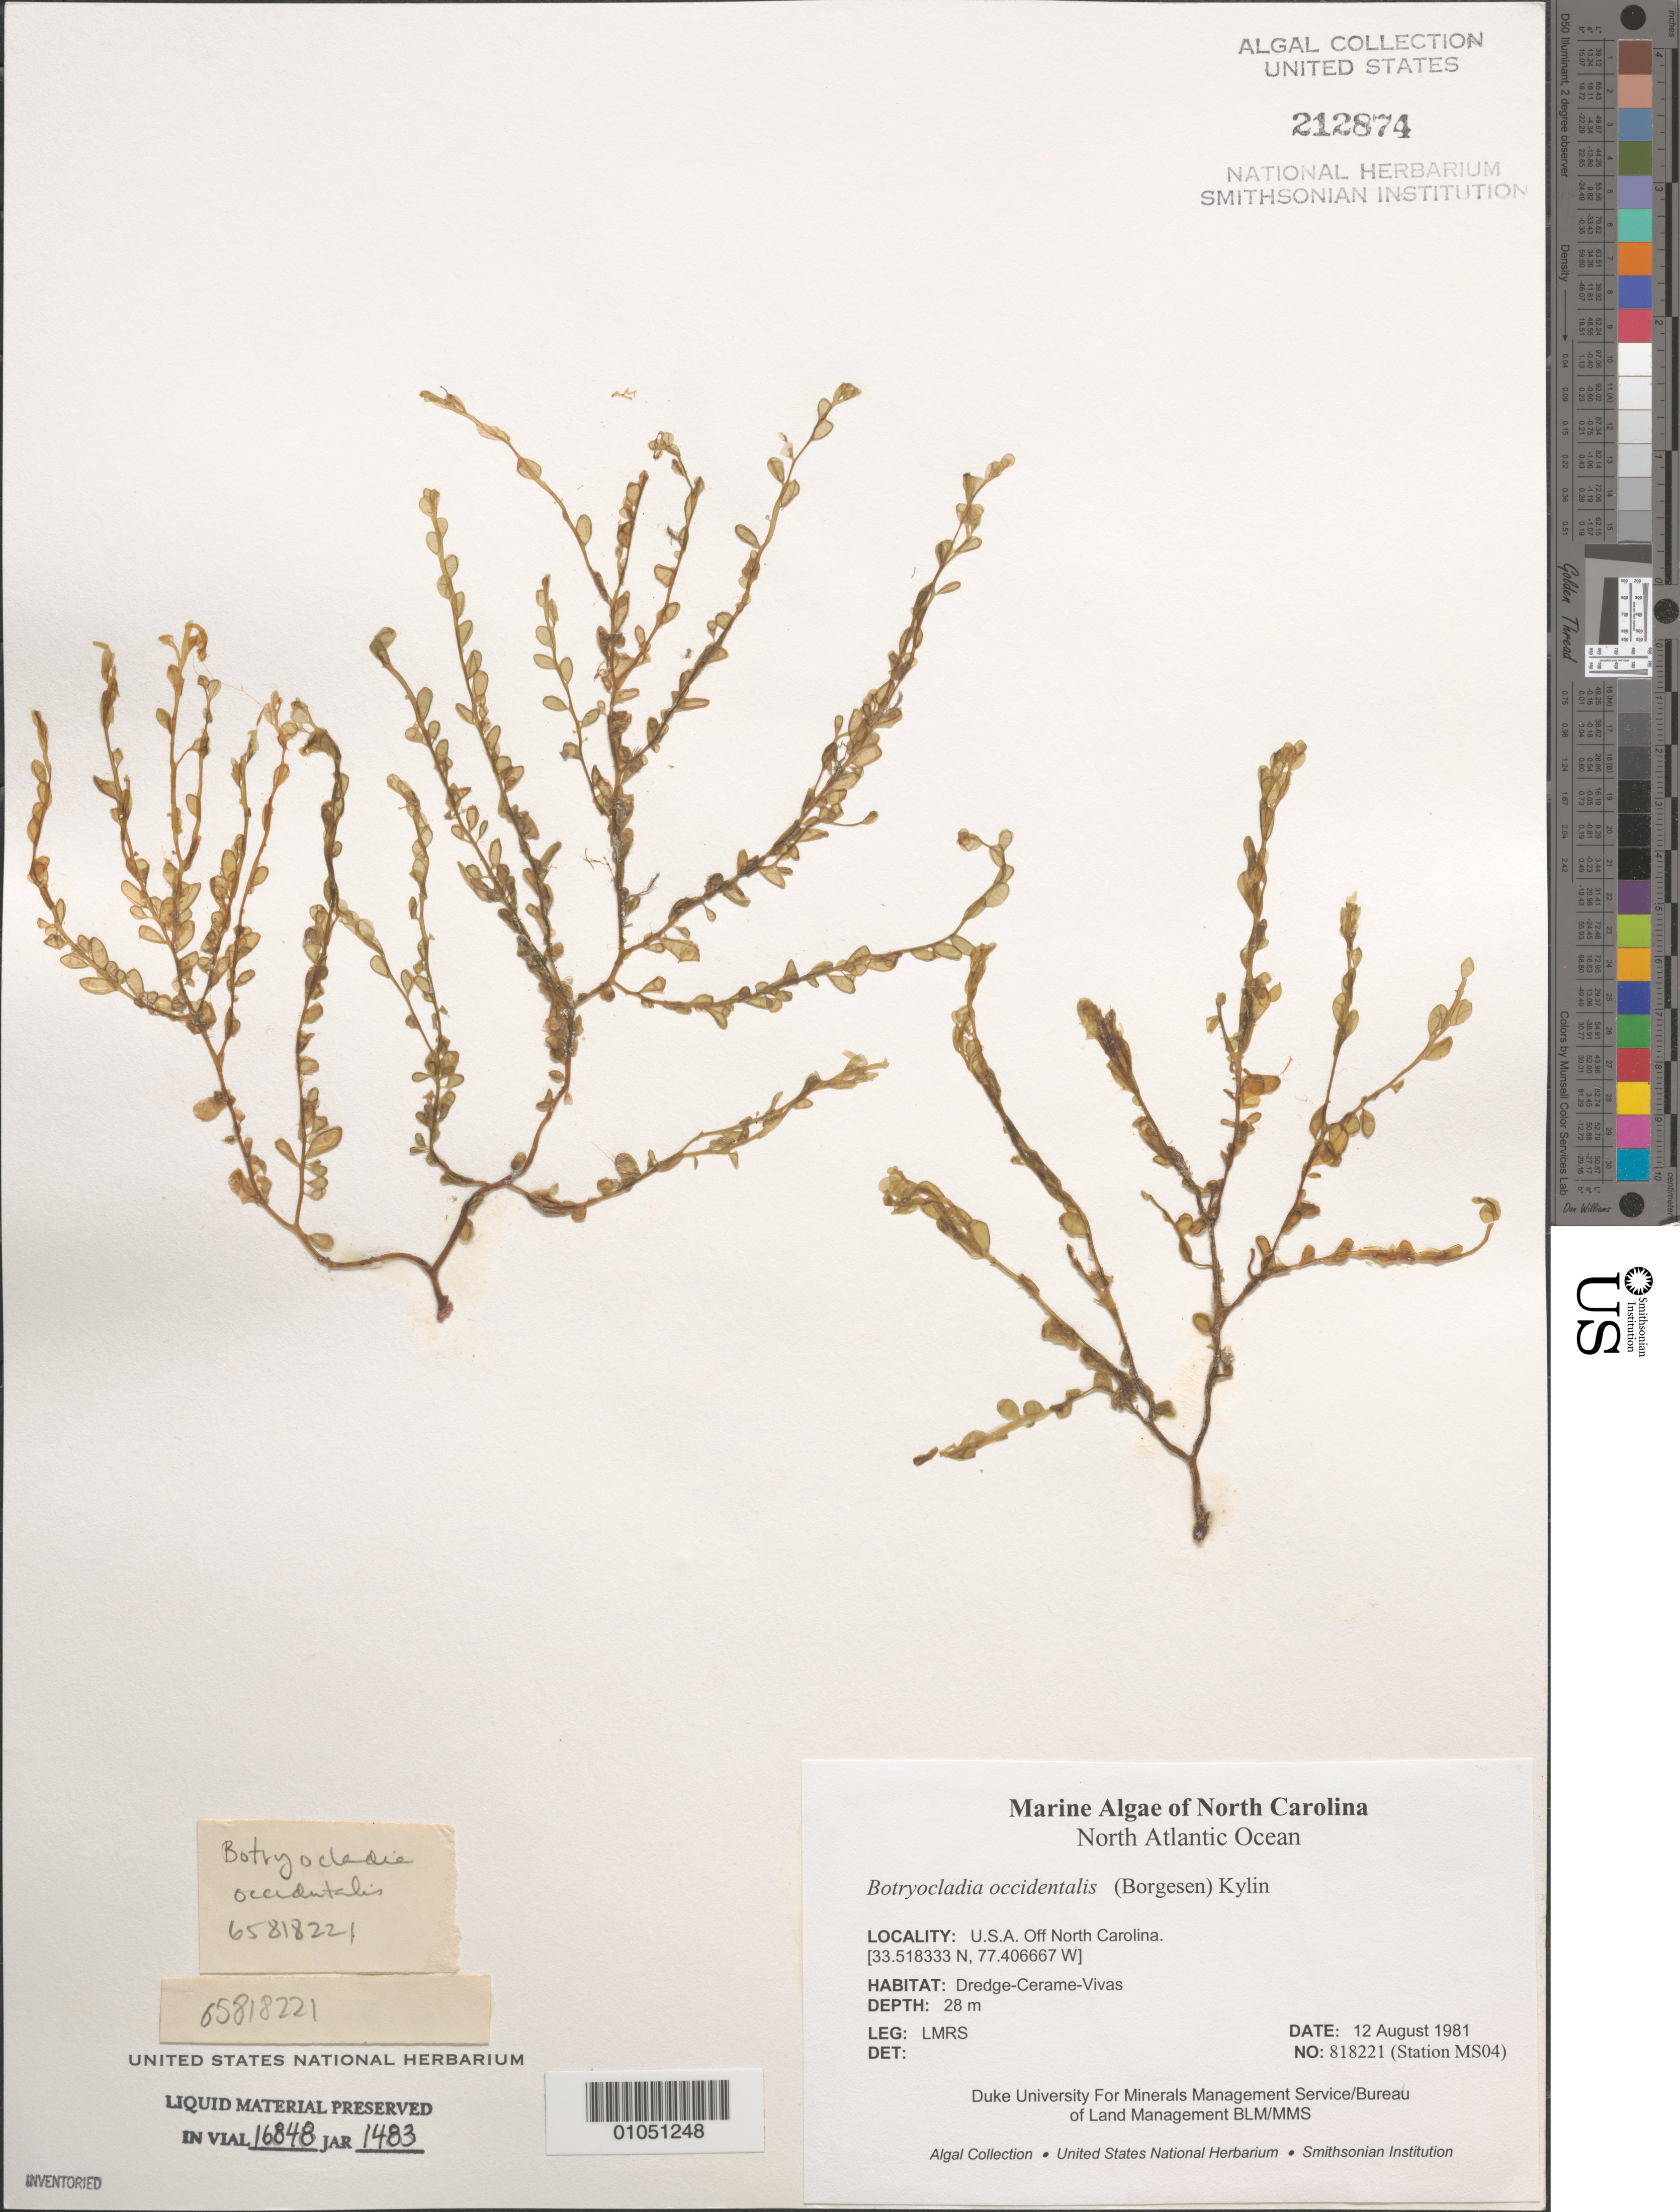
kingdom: Plantae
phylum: Rhodophyta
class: Florideophyceae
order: Rhodymeniales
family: Rhodymeniaceae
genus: Botryocladia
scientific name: Botryocladia occidentalis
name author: (Børgesen) Kylin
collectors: LMRS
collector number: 818221 (Station MS04)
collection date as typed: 12 Aug 1981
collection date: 1981-08-12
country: United States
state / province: North Carolina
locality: North Atlantic Ocean off North Carolina coast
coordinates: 33.518333 N, 77.406667 W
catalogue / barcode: US 212874